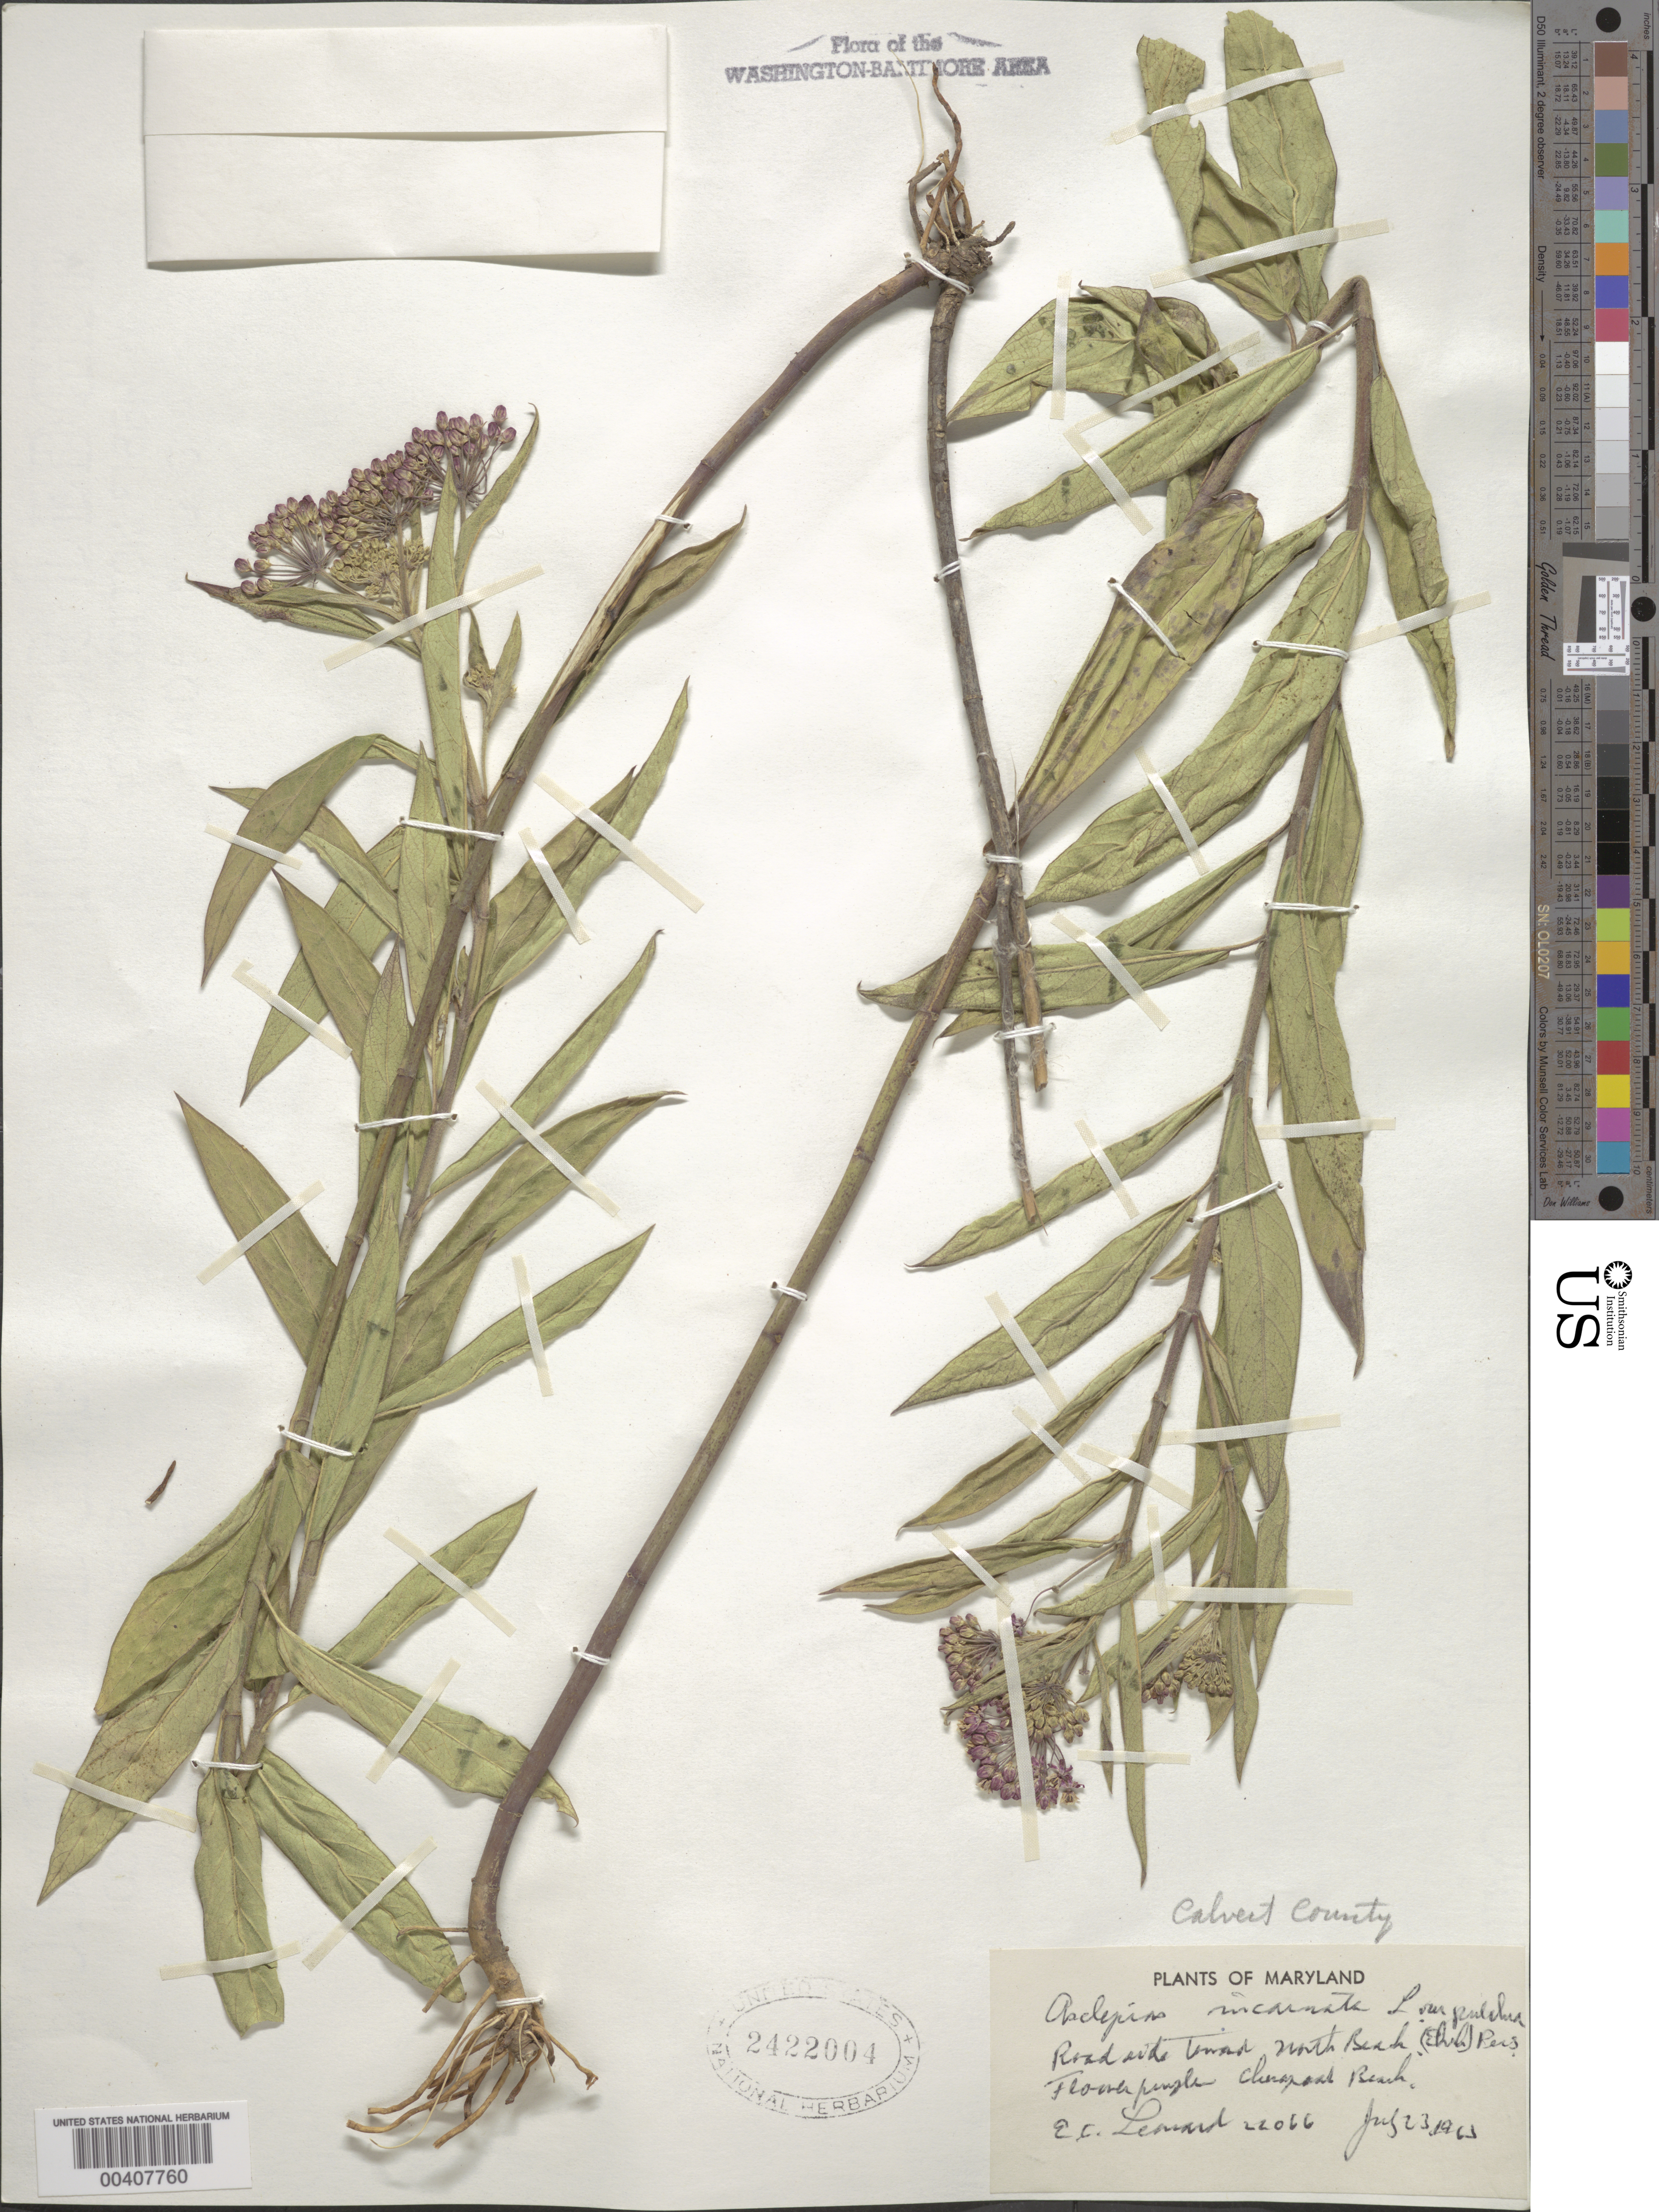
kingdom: Plantae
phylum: Tracheophyta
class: Magnoliopsida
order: Gentianales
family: Apocynaceae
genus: Asclepias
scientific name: Asclepias incarnata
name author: L.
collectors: E. C. Leonard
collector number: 22066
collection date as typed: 23 Jul 1963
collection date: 1963-07-23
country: United States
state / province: Maryland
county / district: Calvert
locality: North Beach, Chesapeake Beach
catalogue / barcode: US 2422004